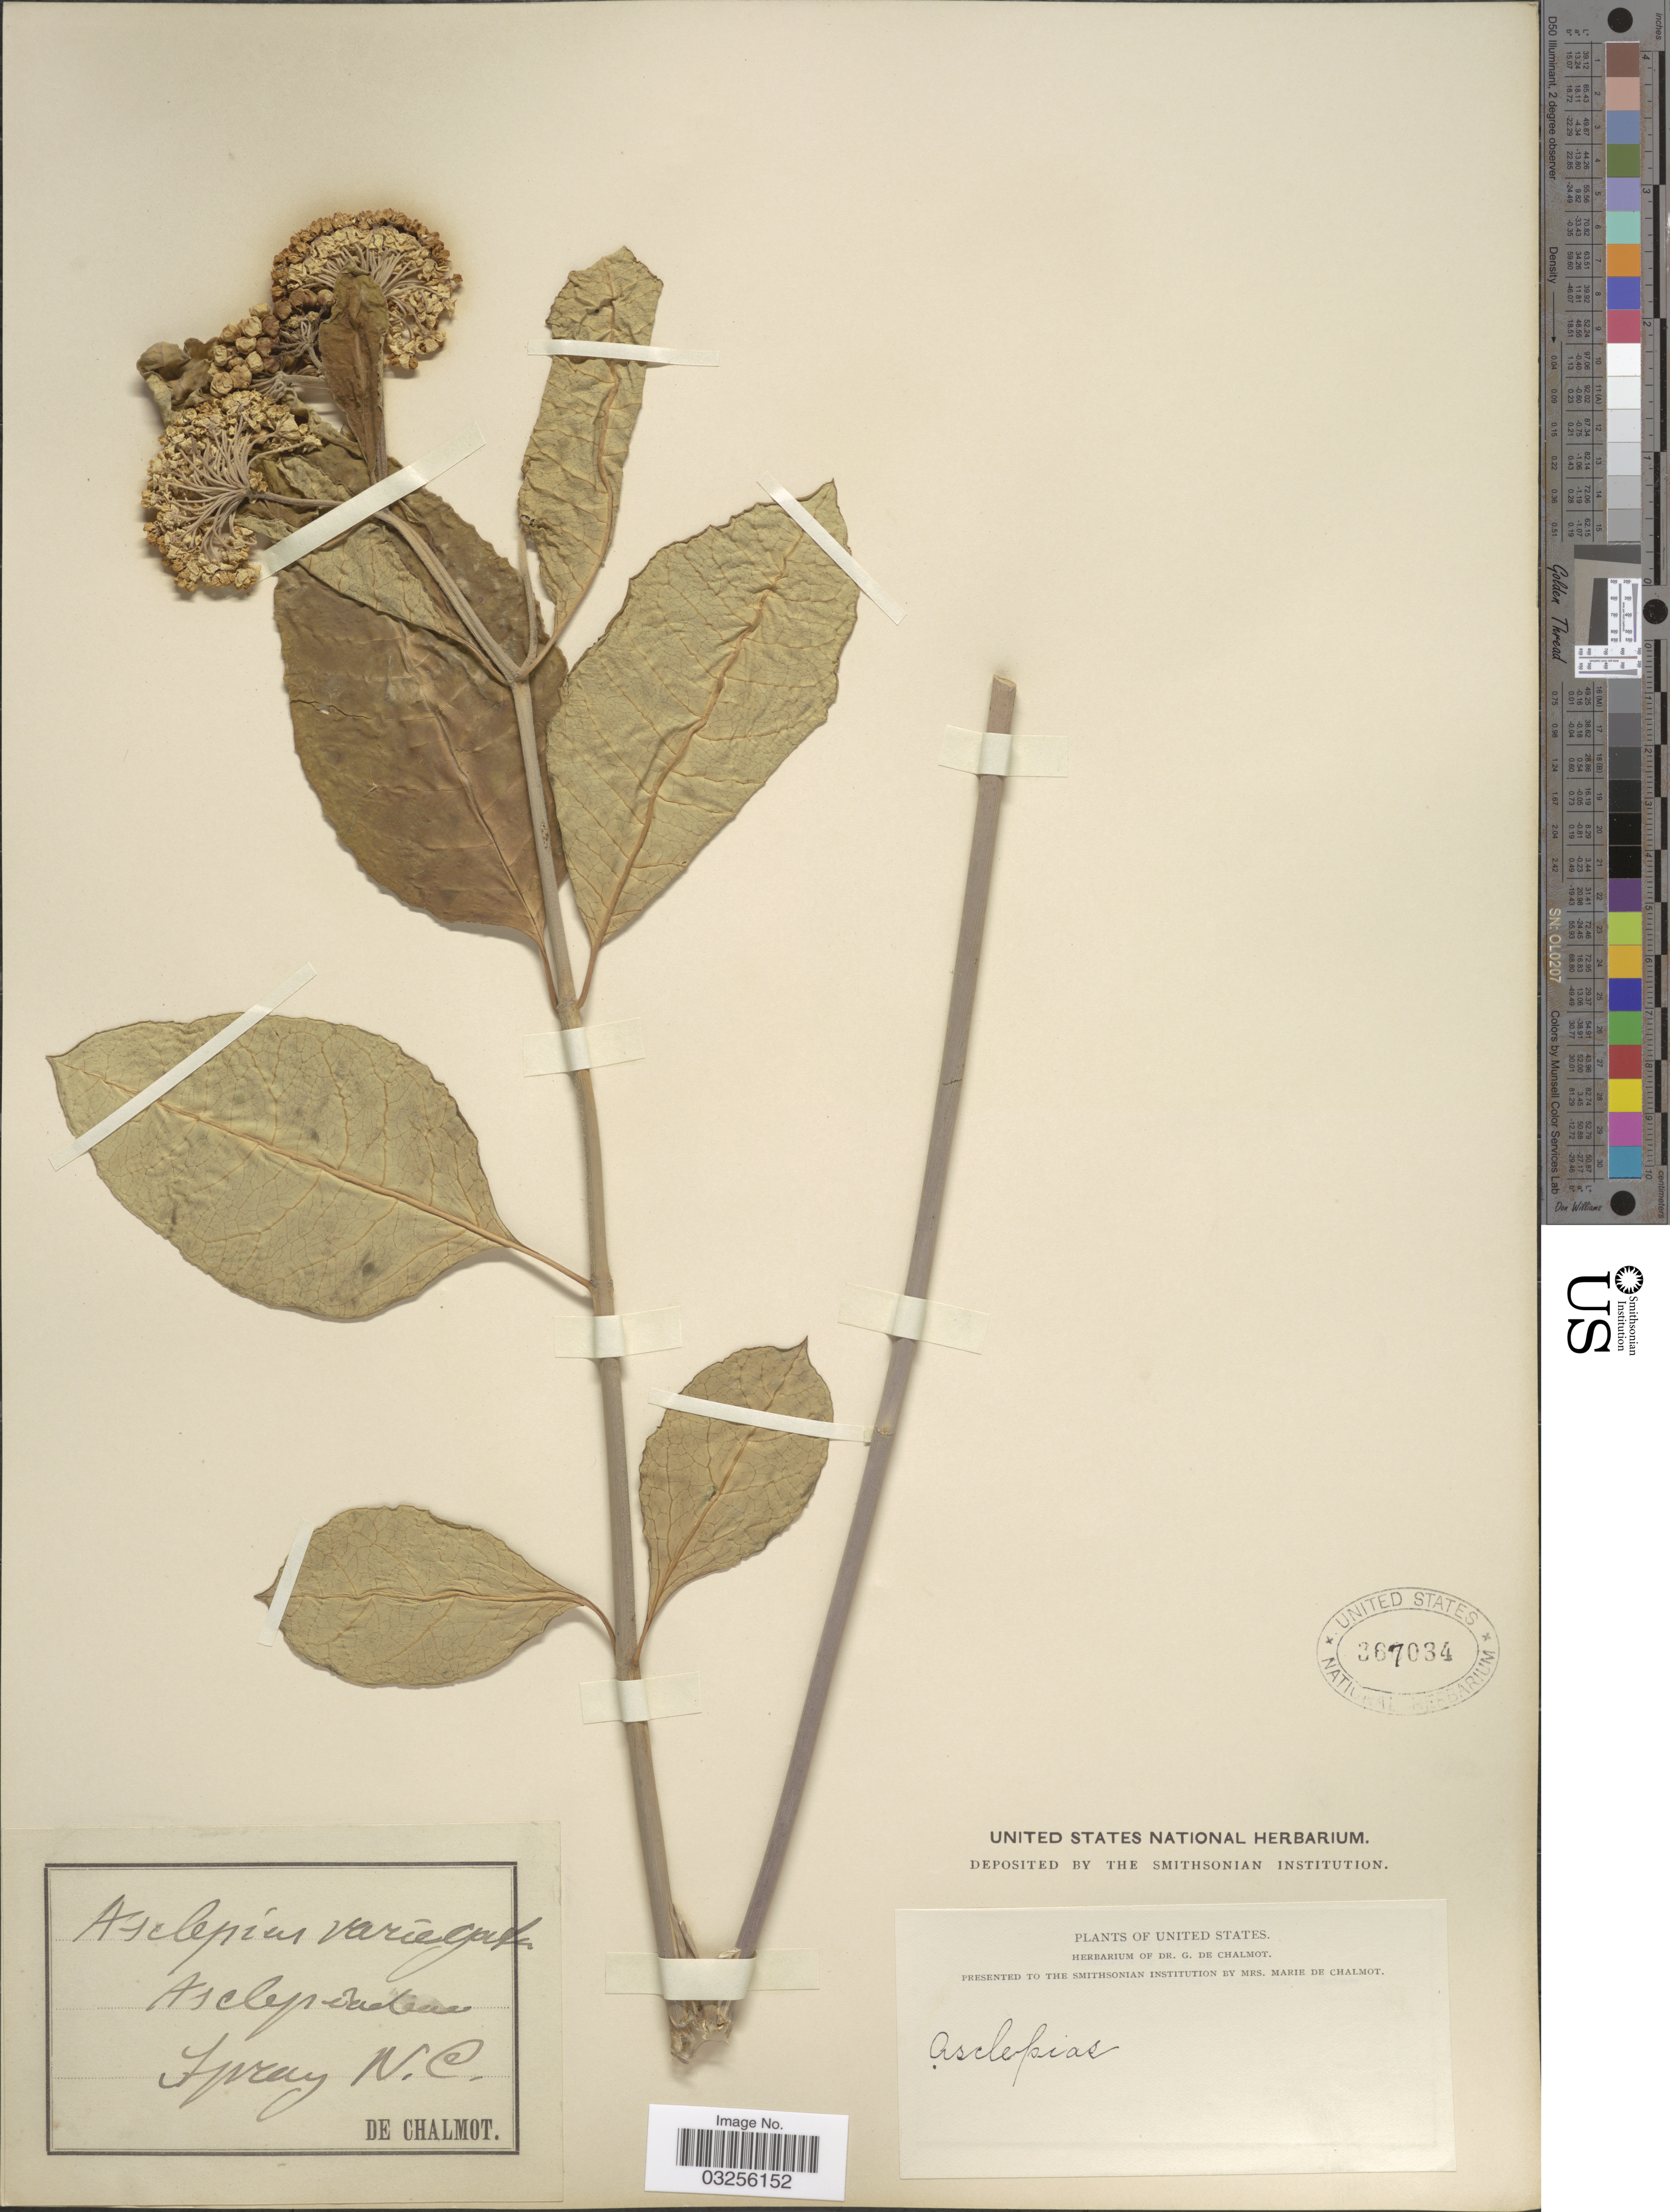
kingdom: Plantae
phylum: Tracheophyta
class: Magnoliopsida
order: Gentianales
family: Apocynaceae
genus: Asclepias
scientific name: Asclepias variegata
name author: L.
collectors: G. de Chalmot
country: United States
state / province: North Carolina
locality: Spray N.C.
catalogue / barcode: US 367034